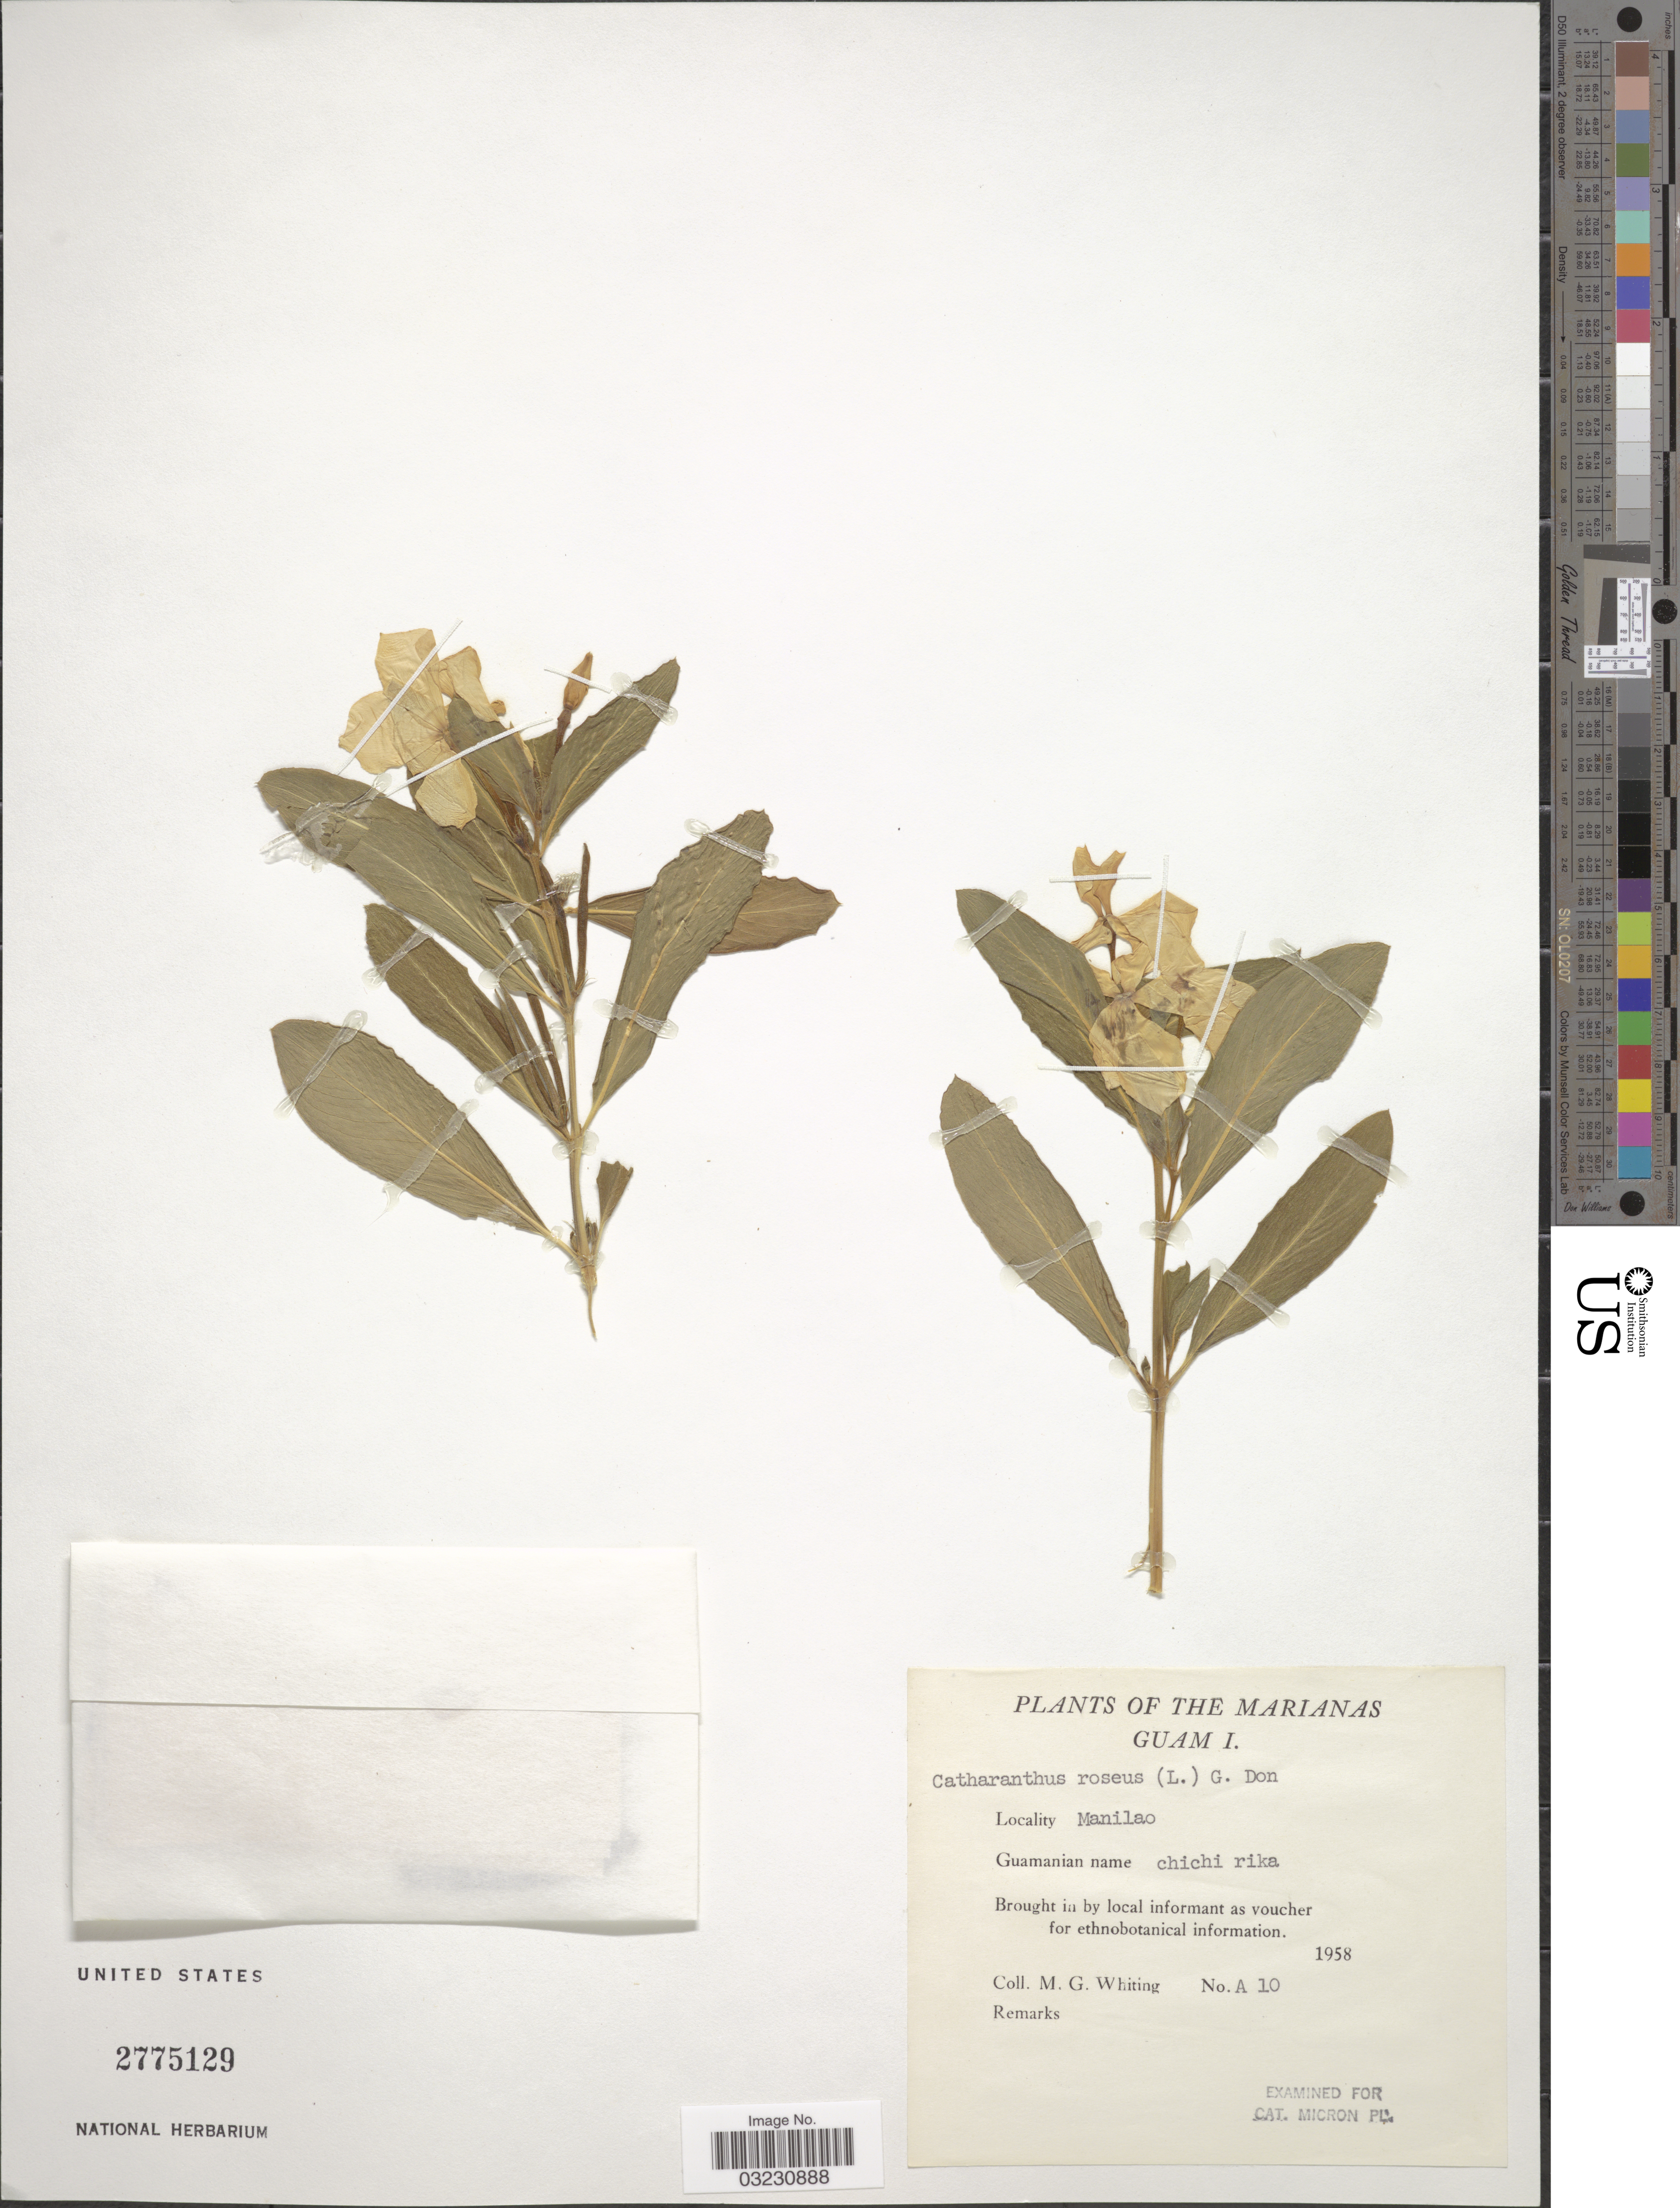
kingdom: Plantae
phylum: Tracheophyta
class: Magnoliopsida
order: Gentianales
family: Apocynaceae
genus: Catharanthus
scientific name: Catharanthus roseus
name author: (L.) G. Don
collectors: M. Whiting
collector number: A10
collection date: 1958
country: Guam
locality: Marianas. Manilao.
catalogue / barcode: US 2775129